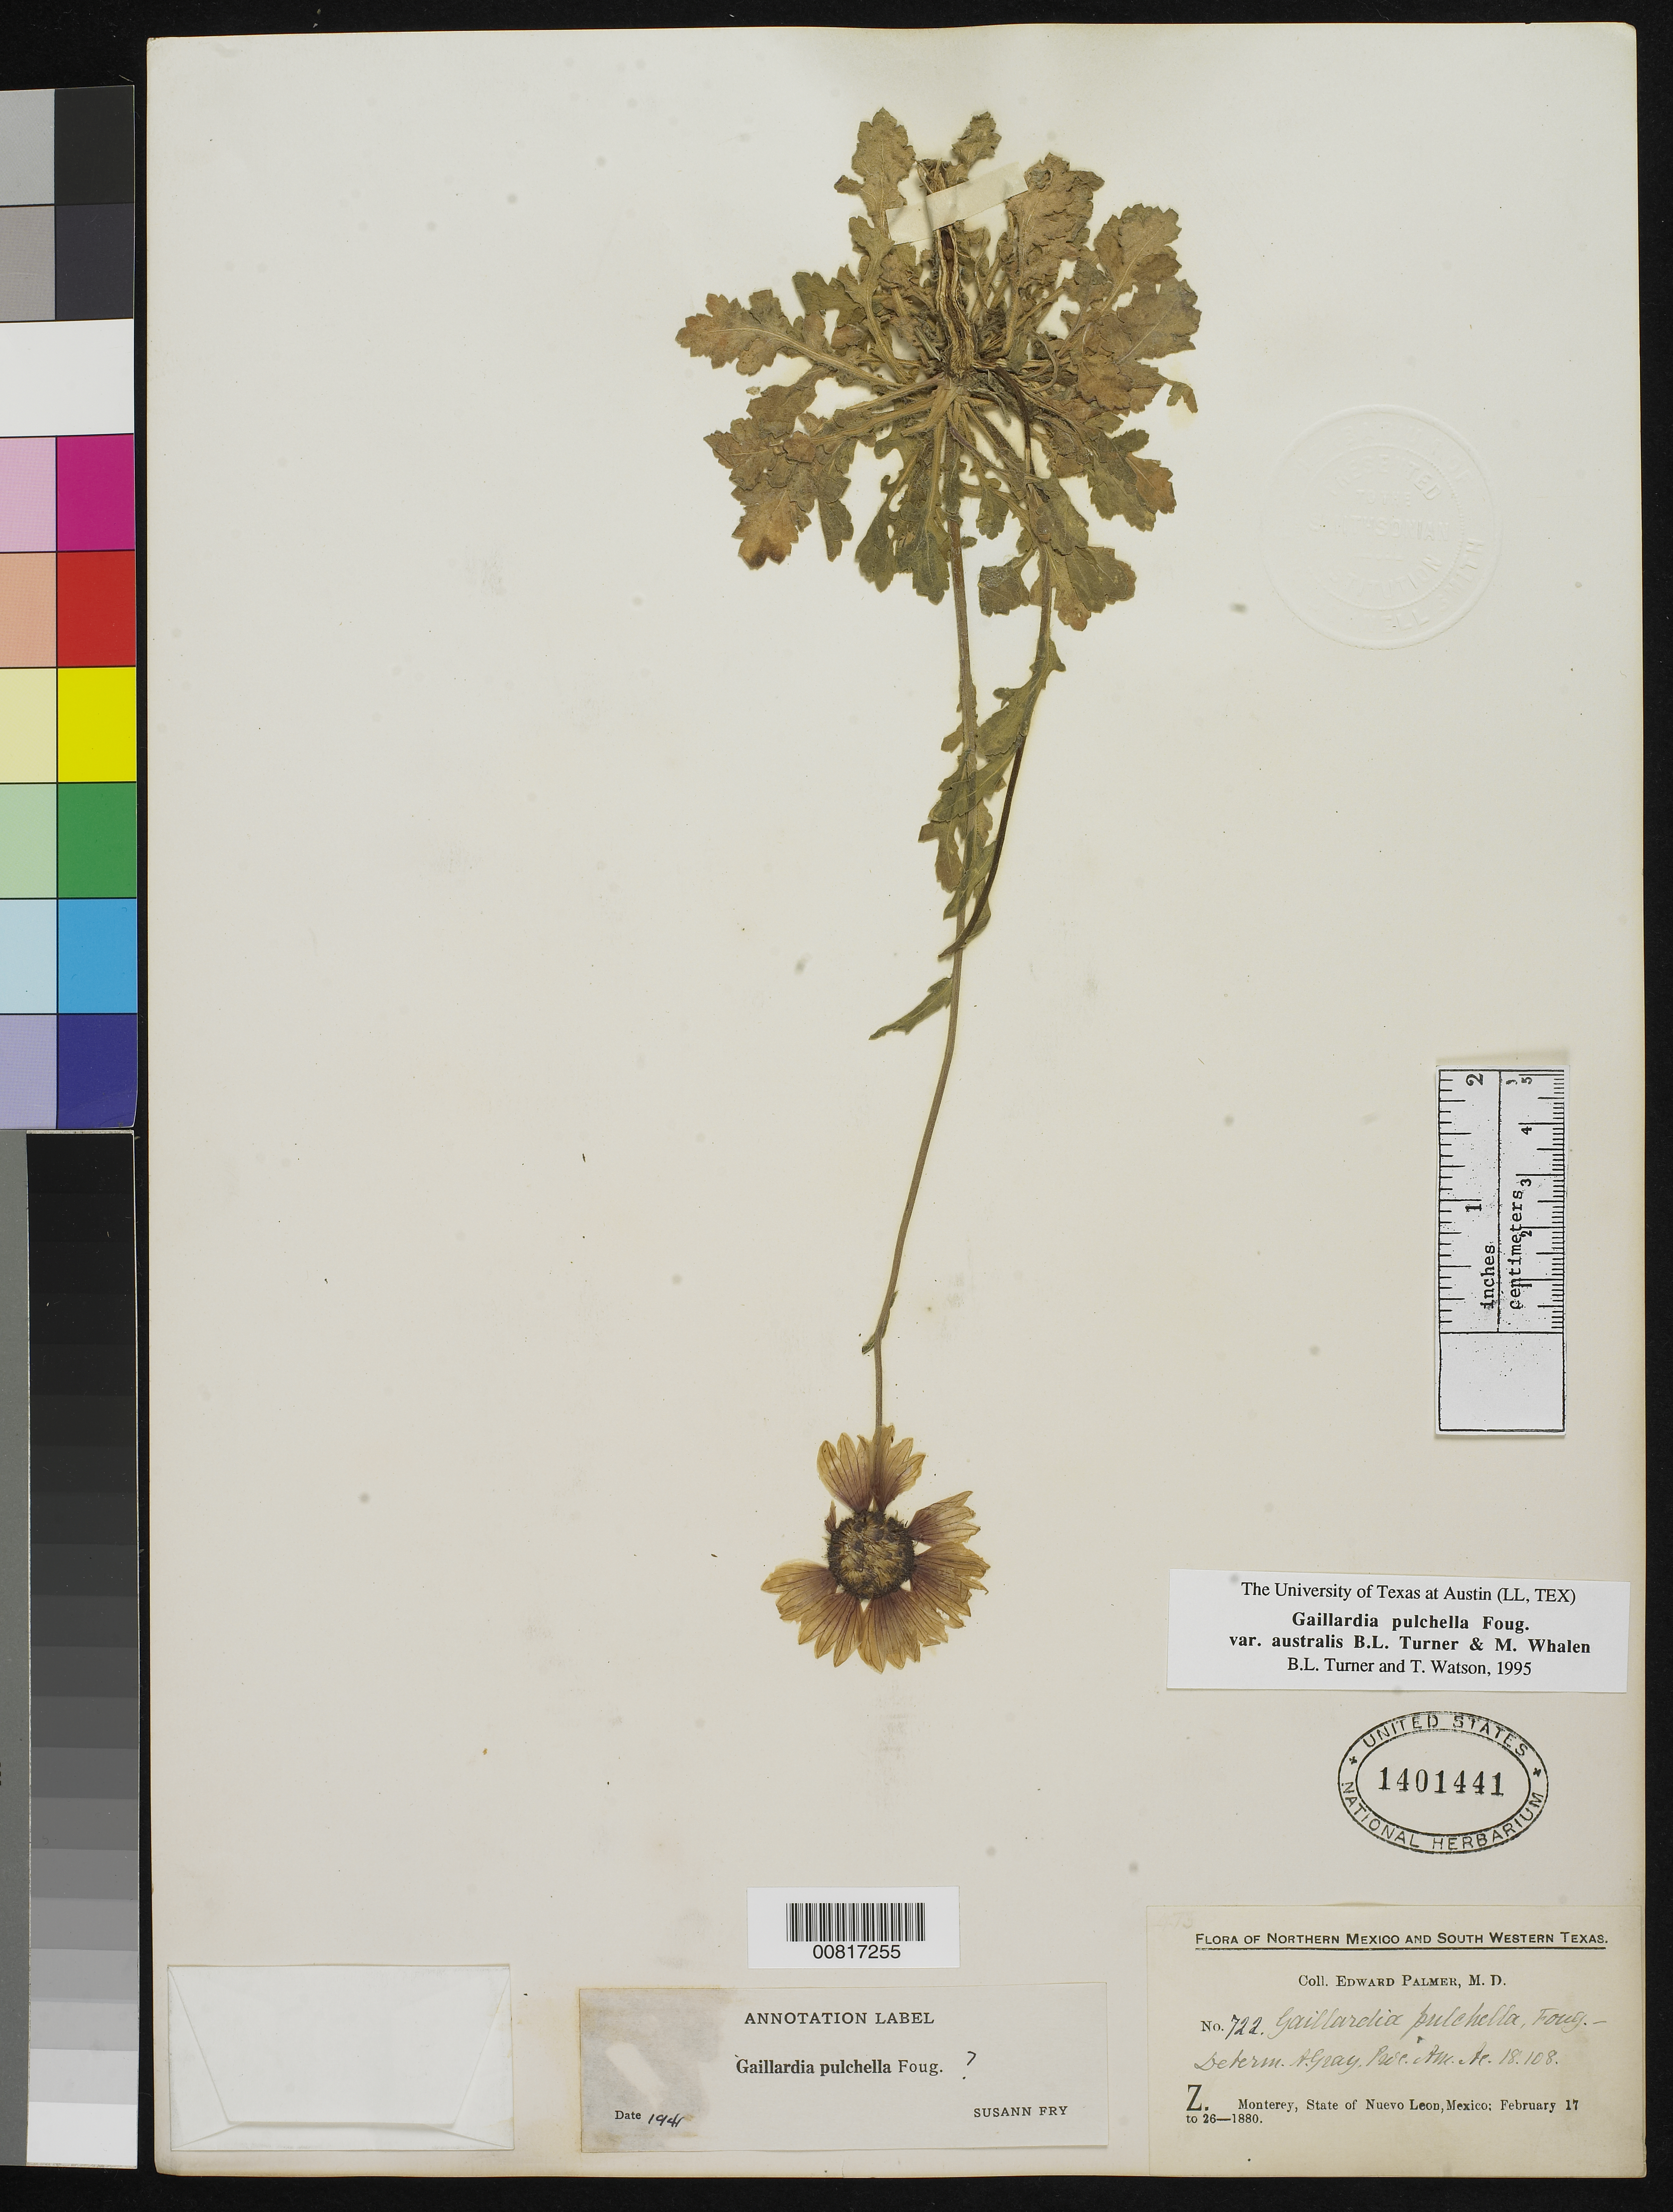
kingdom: Plantae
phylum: Tracheophyta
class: Magnoliopsida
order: Asterales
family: Asteraceae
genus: Gaillardia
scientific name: Gaillardia pulchella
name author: Foug.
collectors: E. Palmer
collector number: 722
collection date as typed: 17 Feb 1880 to 26 Feb 1880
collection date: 1880-02-17/1880-02-26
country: Mexico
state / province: Nuevo León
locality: Z. Monterrey, Nuevo León.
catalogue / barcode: US 1401441